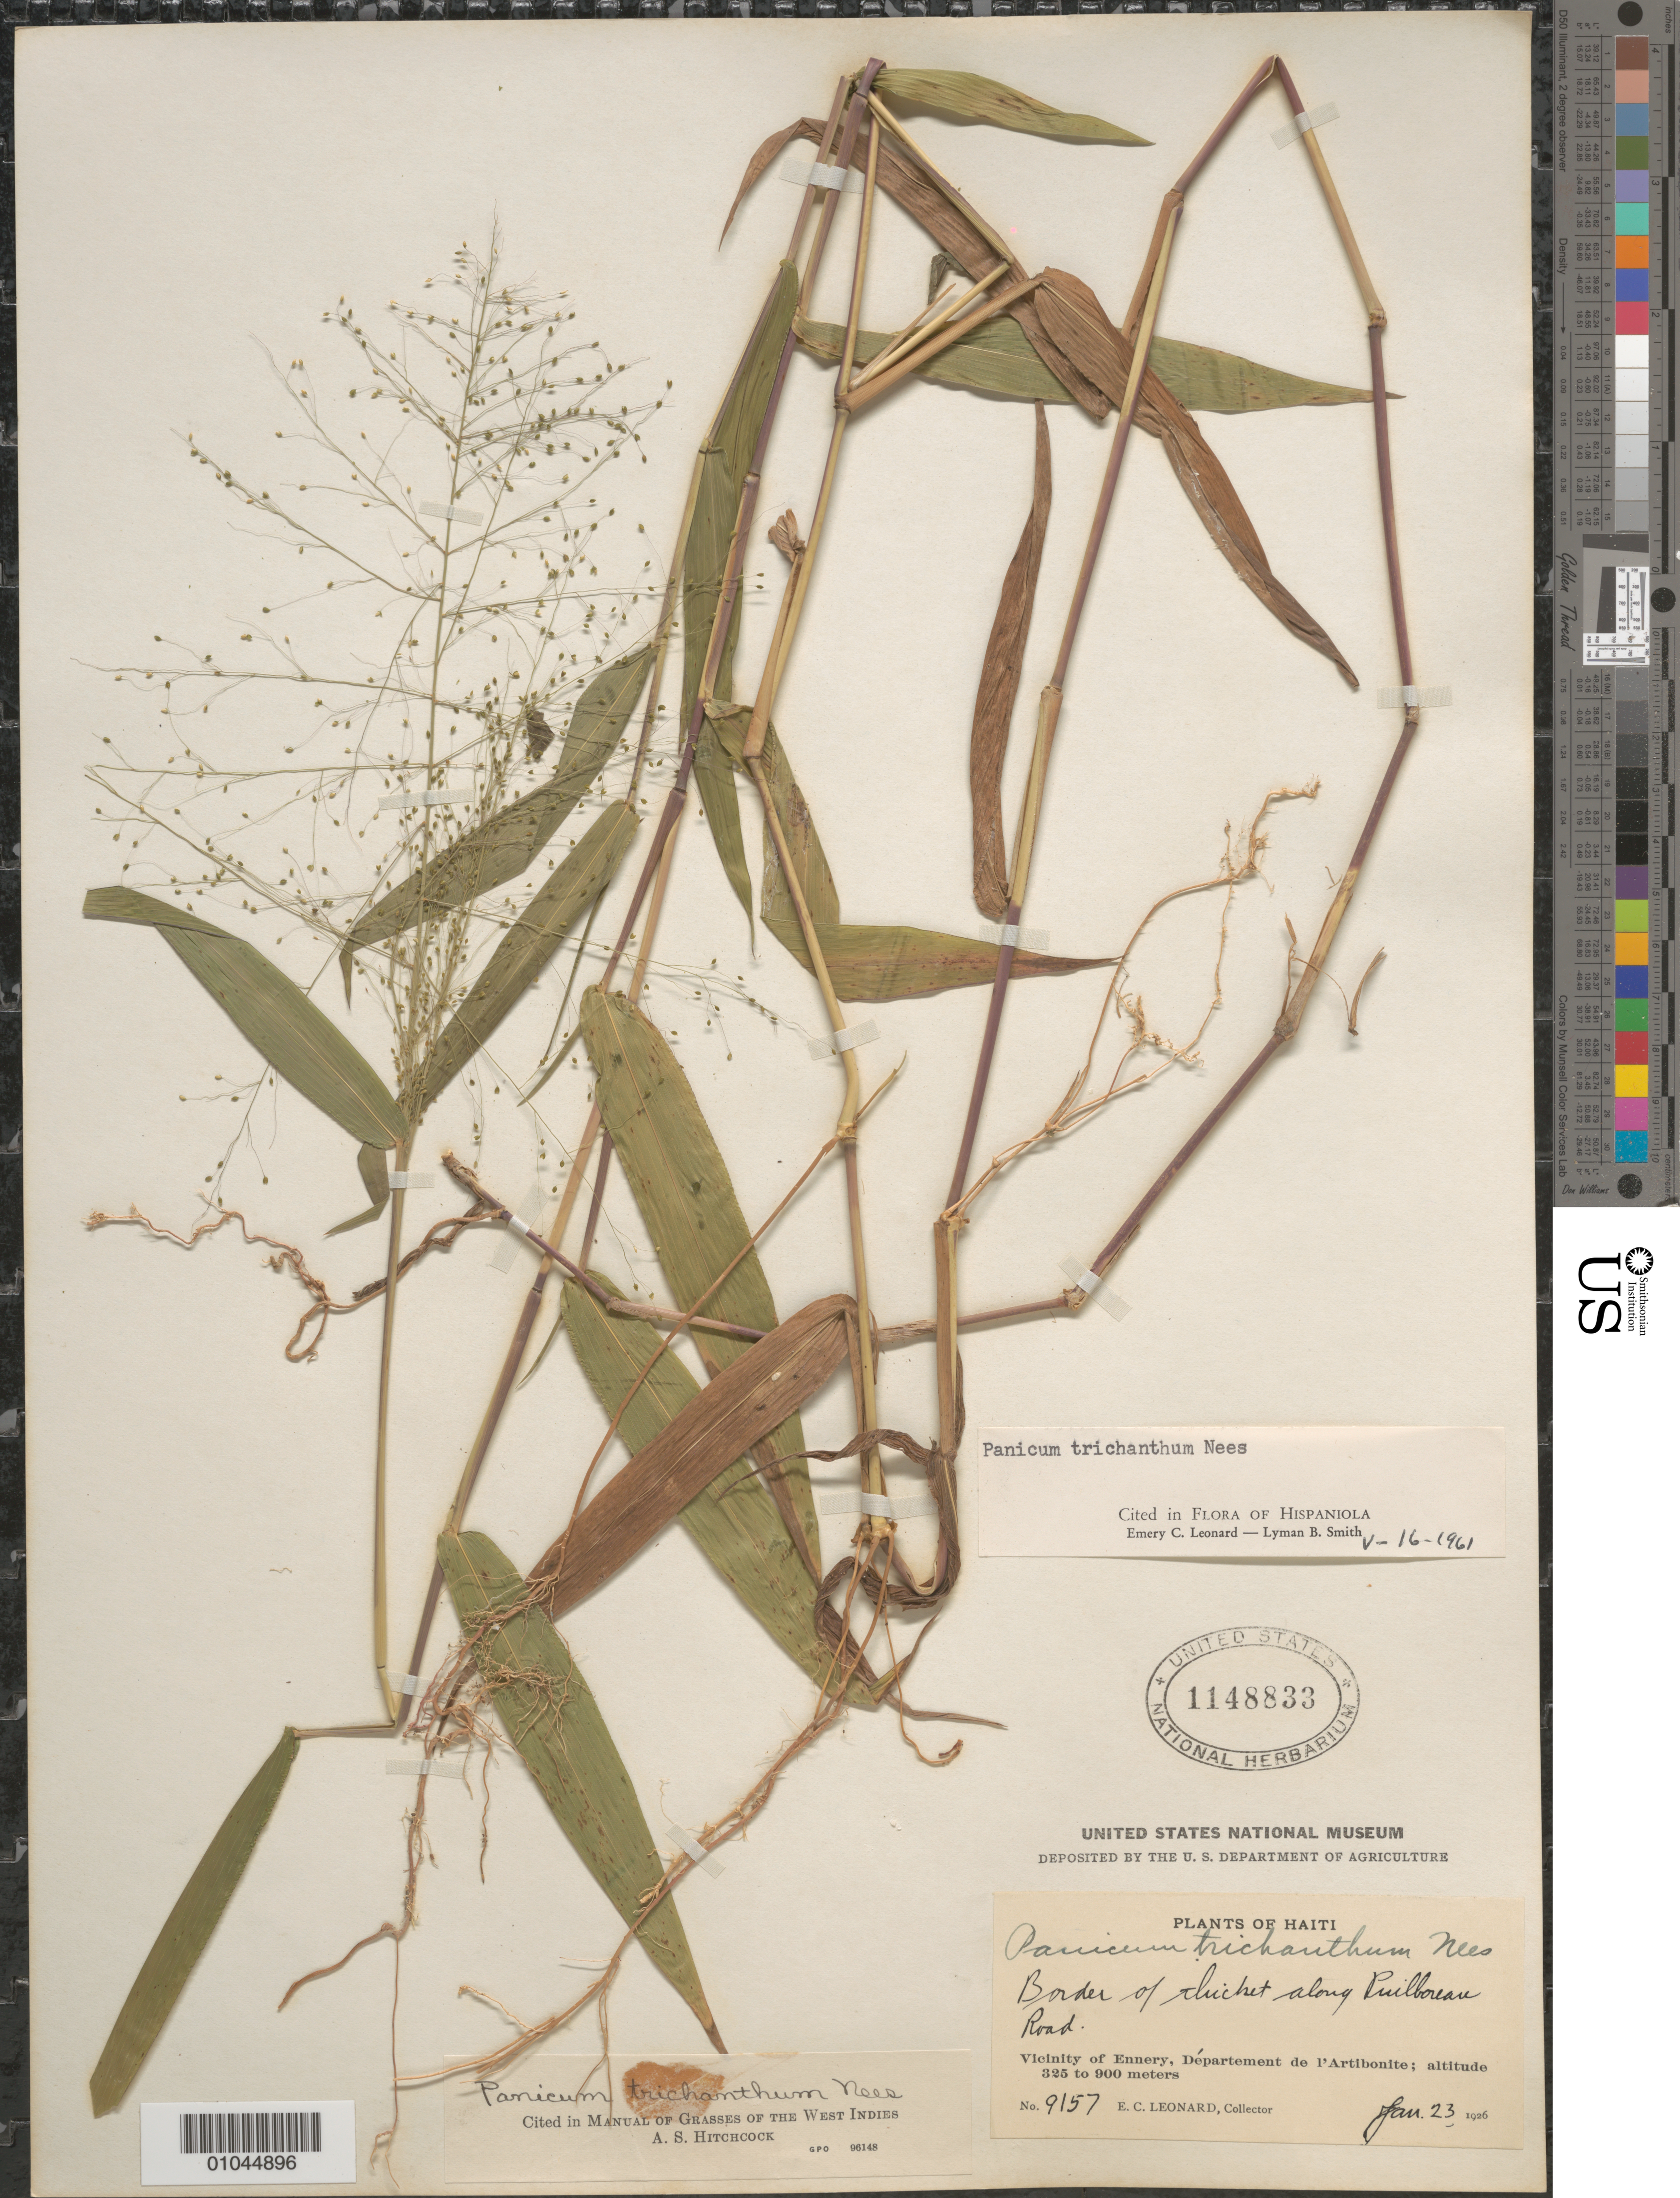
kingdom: Plantae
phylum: Tracheophyta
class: Liliopsida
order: Poales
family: Poaceae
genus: Panicum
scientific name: Panicum trichanthum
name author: Nees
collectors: E. C. Leonard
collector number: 9157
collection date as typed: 23 Jan 1926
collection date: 1926-01-23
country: Haiti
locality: Vicinity of Ennery, Department de l'Artibonite, along Puiboreau Road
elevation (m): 325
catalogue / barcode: US 1148833